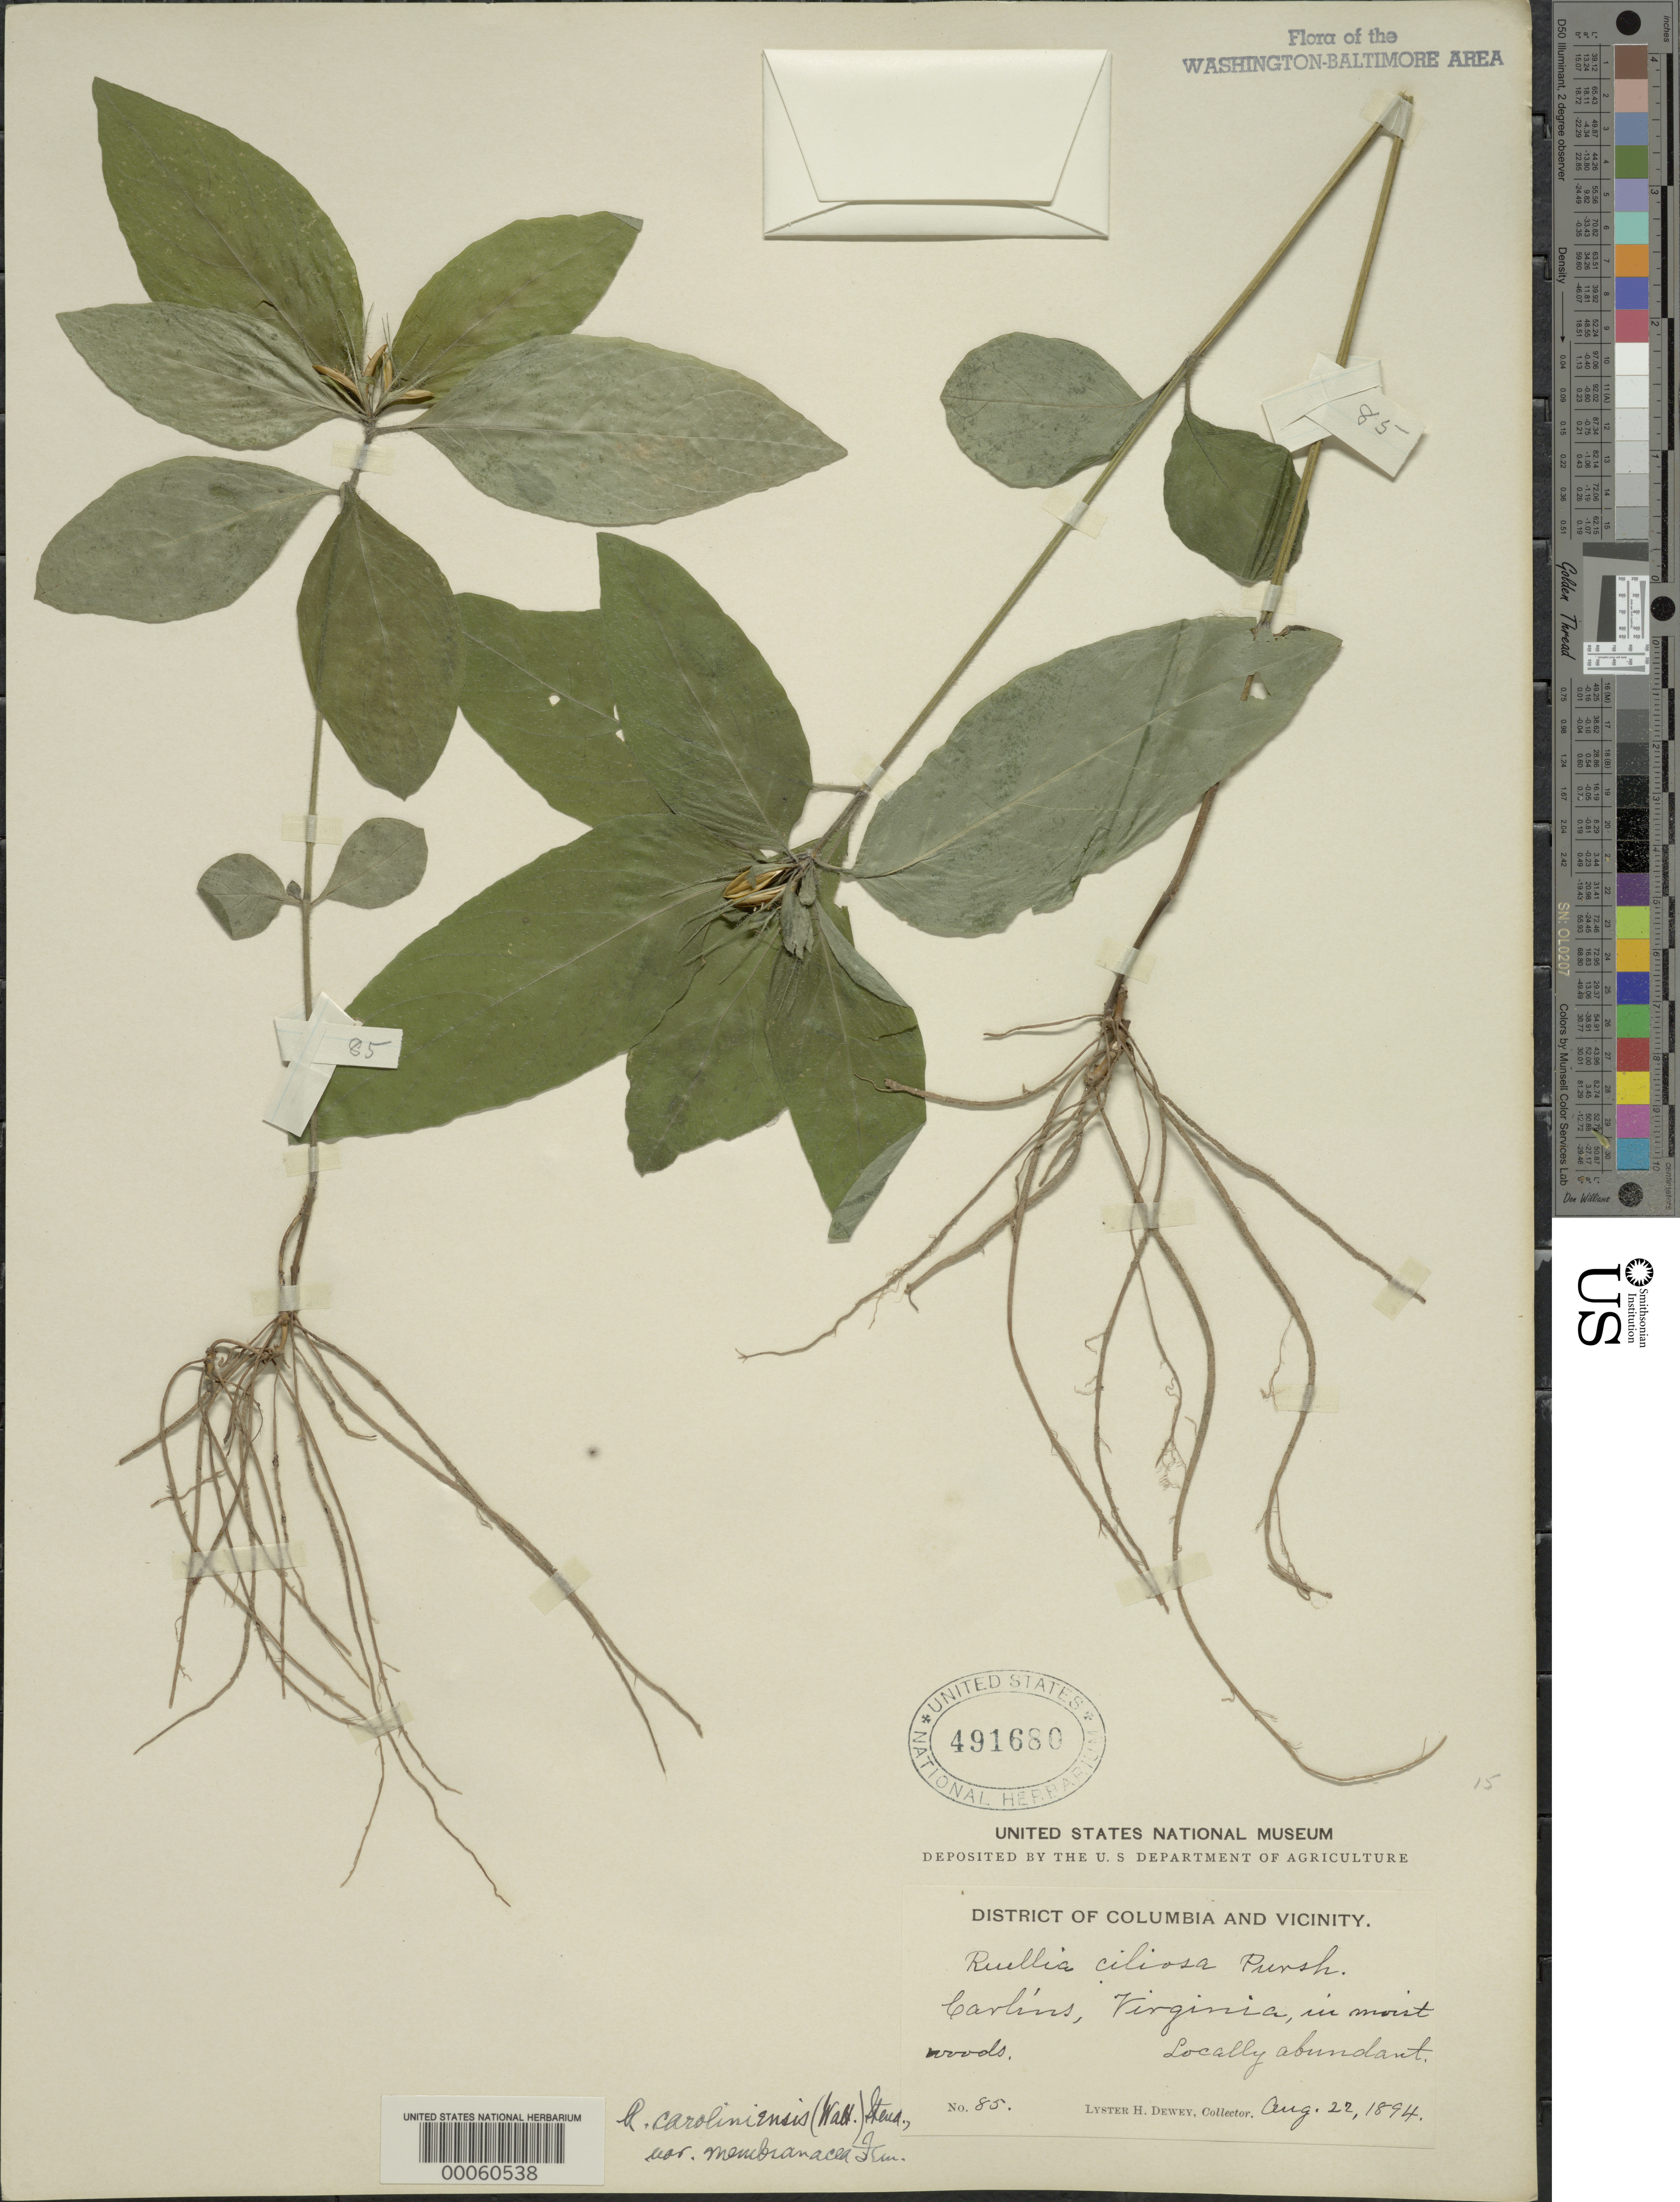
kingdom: Plantae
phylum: Tracheophyta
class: Magnoliopsida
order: Lamiales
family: Acanthaceae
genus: Ruellia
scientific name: Ruellia caroliniensis var. membranacea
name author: Fernald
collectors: L. H. Dewey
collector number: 85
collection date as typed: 22 Aug 1894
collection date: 1894-08-22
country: United States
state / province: Virginia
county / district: Fairfax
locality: Carlins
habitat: In moist area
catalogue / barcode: US 491680